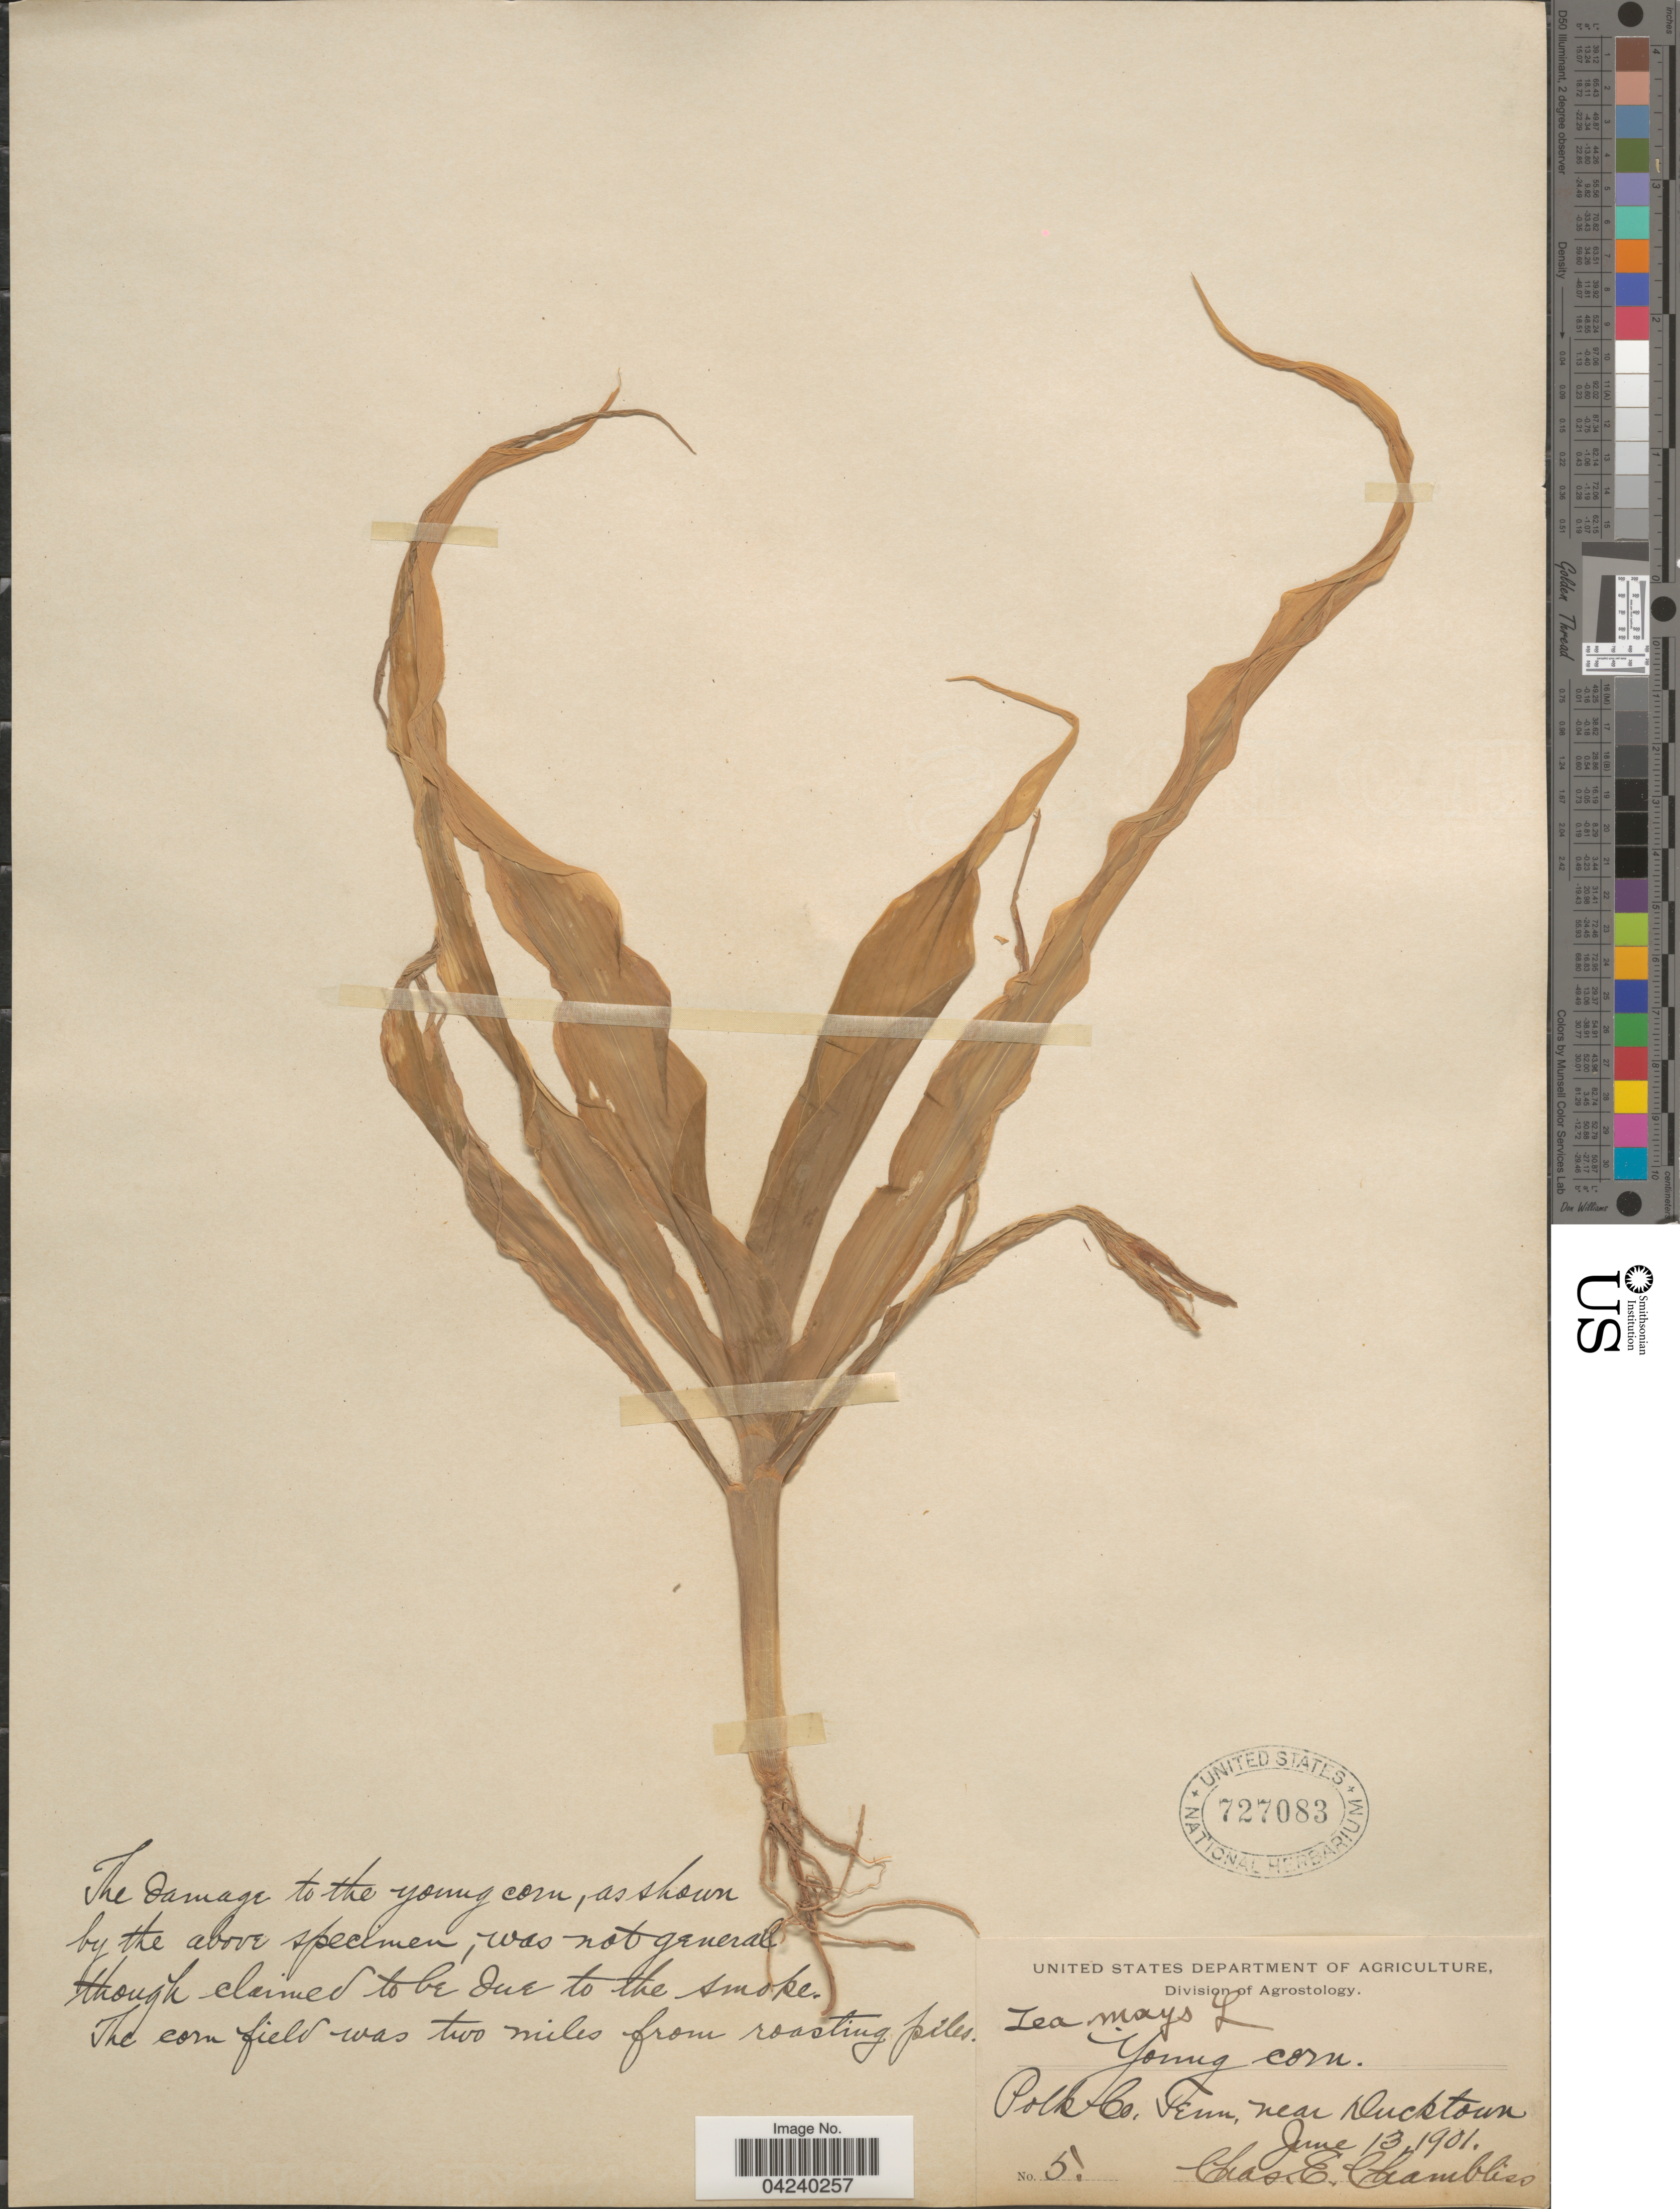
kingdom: Plantae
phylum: Tracheophyta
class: Liliopsida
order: Poales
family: Poaceae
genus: Zea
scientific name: Zea mays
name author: L.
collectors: C. Chambliss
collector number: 5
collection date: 1901-06-13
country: United States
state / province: Tennessee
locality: Polk Co., near Ducktown.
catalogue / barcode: US 727083